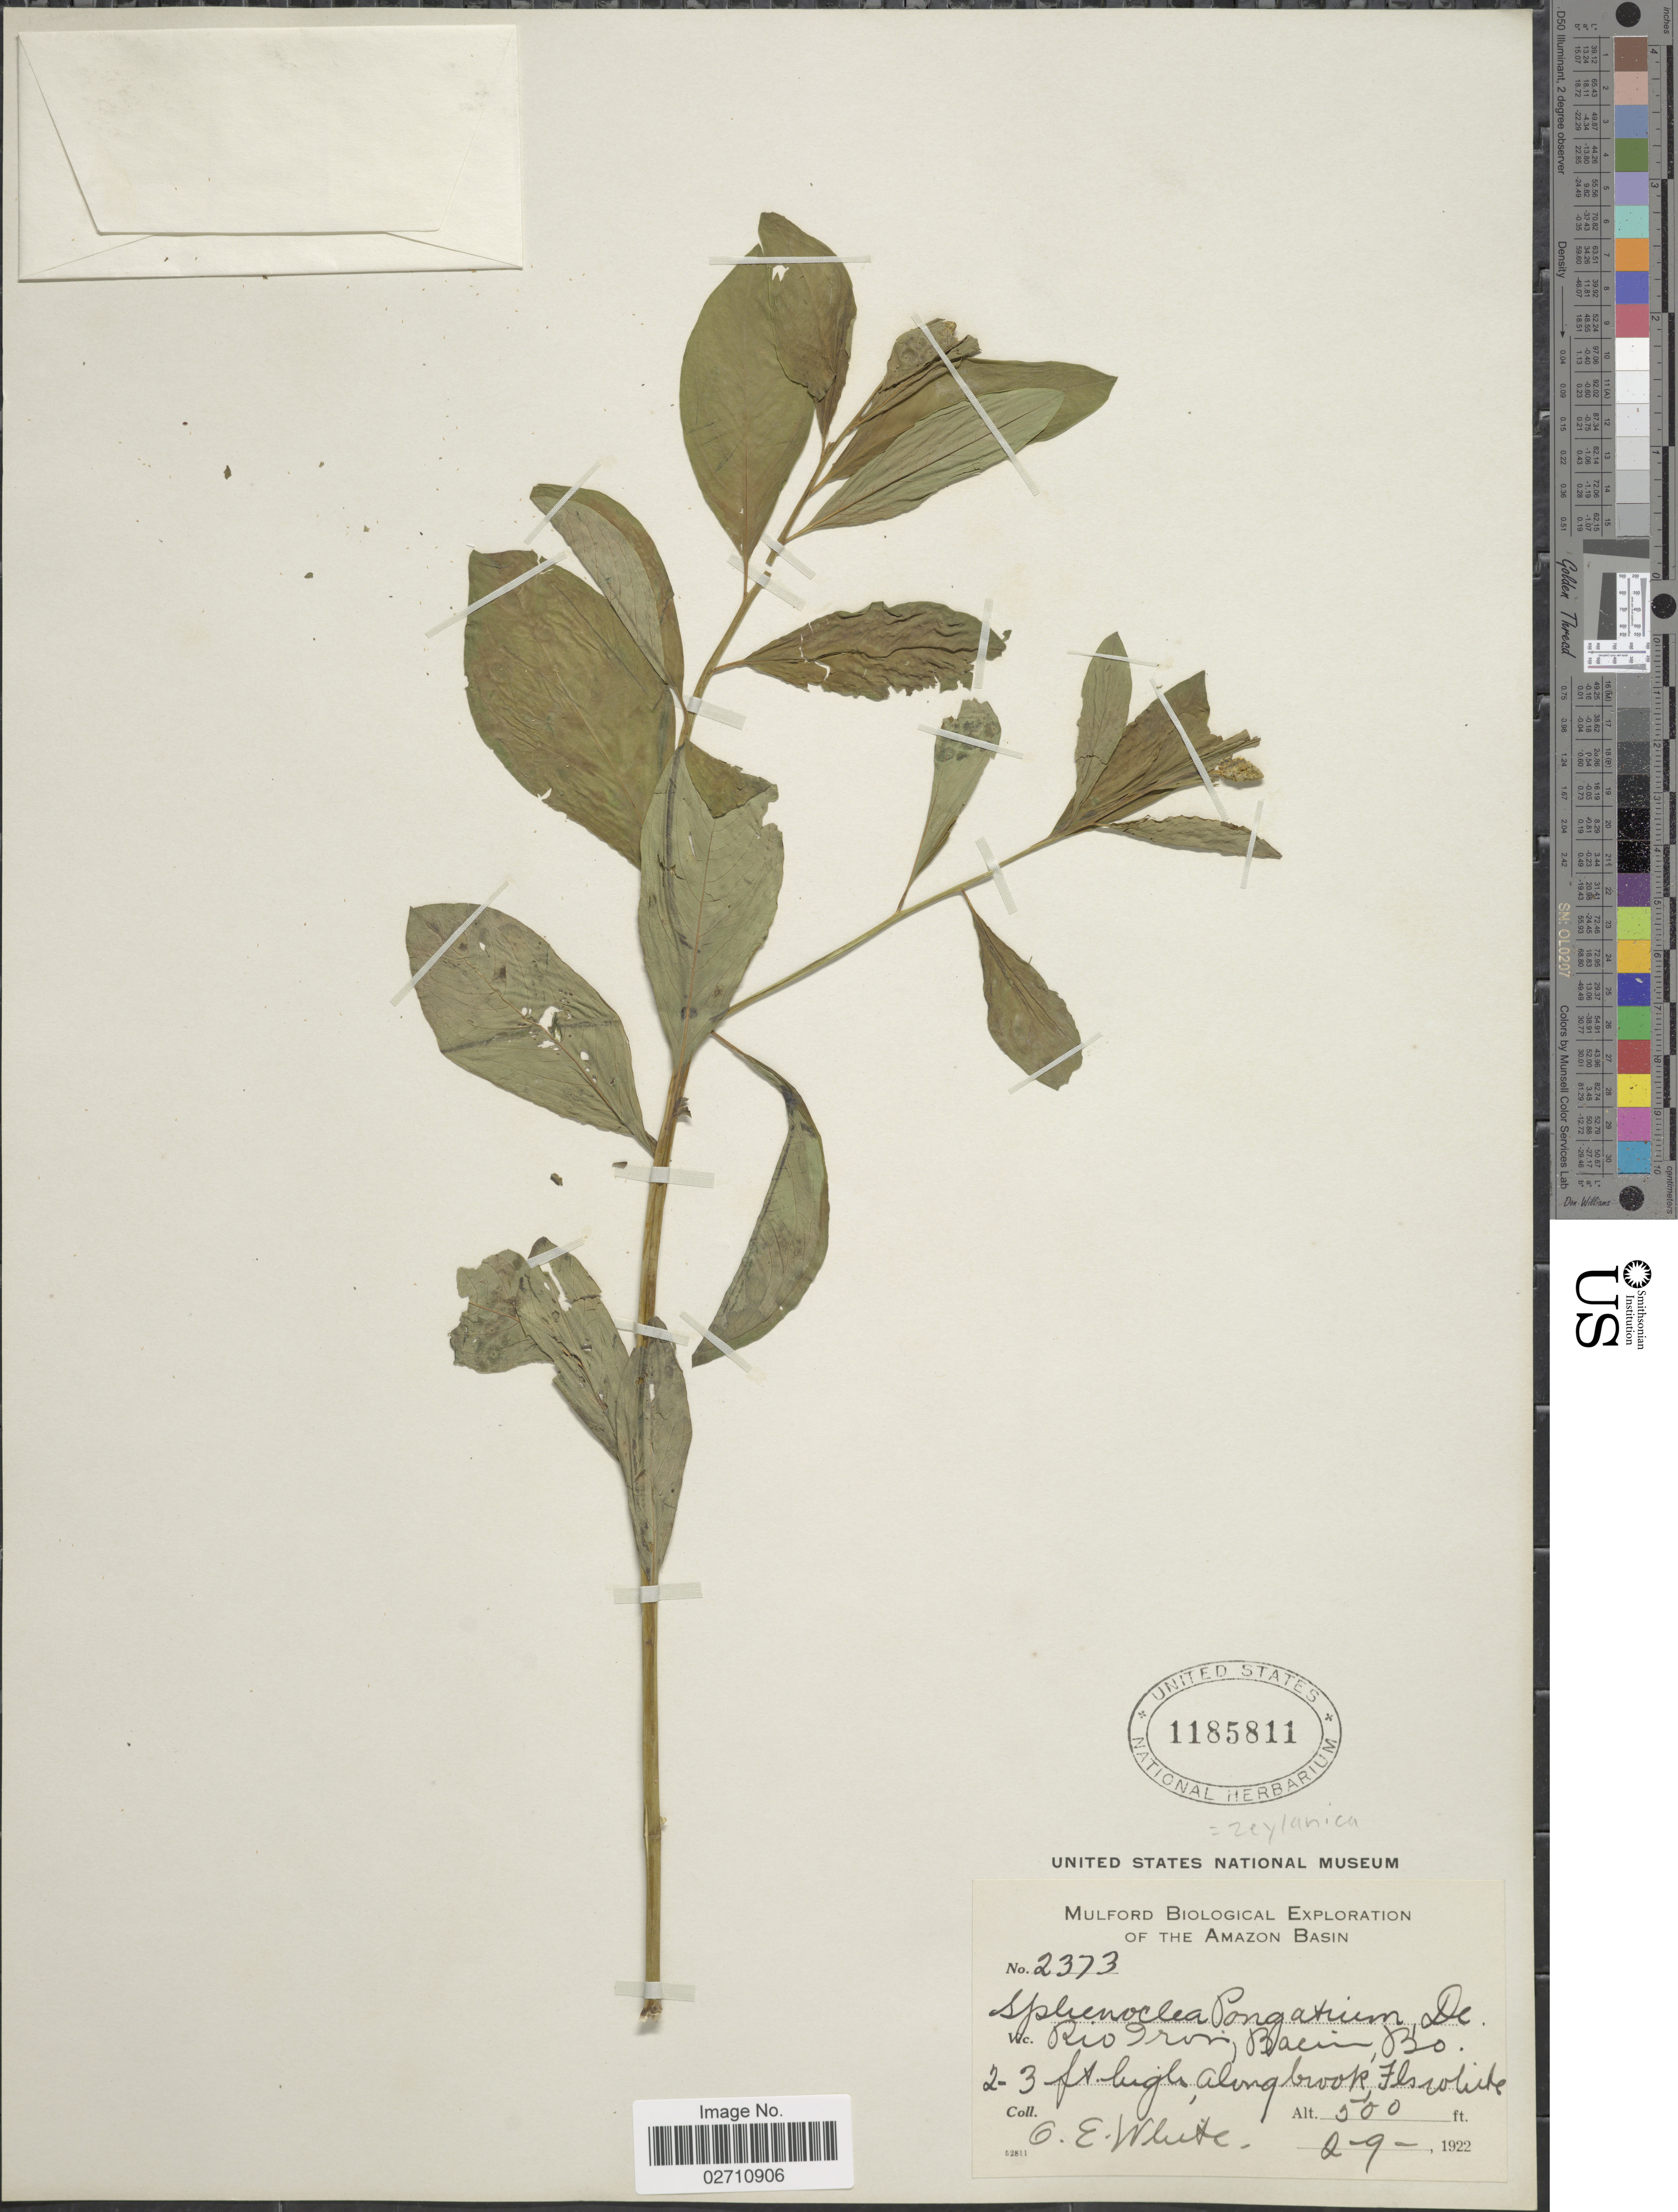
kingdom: Plantae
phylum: Tracheophyta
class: Magnoliopsida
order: Solanales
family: Sphenocleaceae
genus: Sphenoclea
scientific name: Sphenoclea zeylanica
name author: Gaertn.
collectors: O. E. White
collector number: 2373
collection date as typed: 2-9-1922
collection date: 1922-02-09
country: Bolivia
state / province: Beni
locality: Rio Ibon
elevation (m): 152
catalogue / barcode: US 1185811